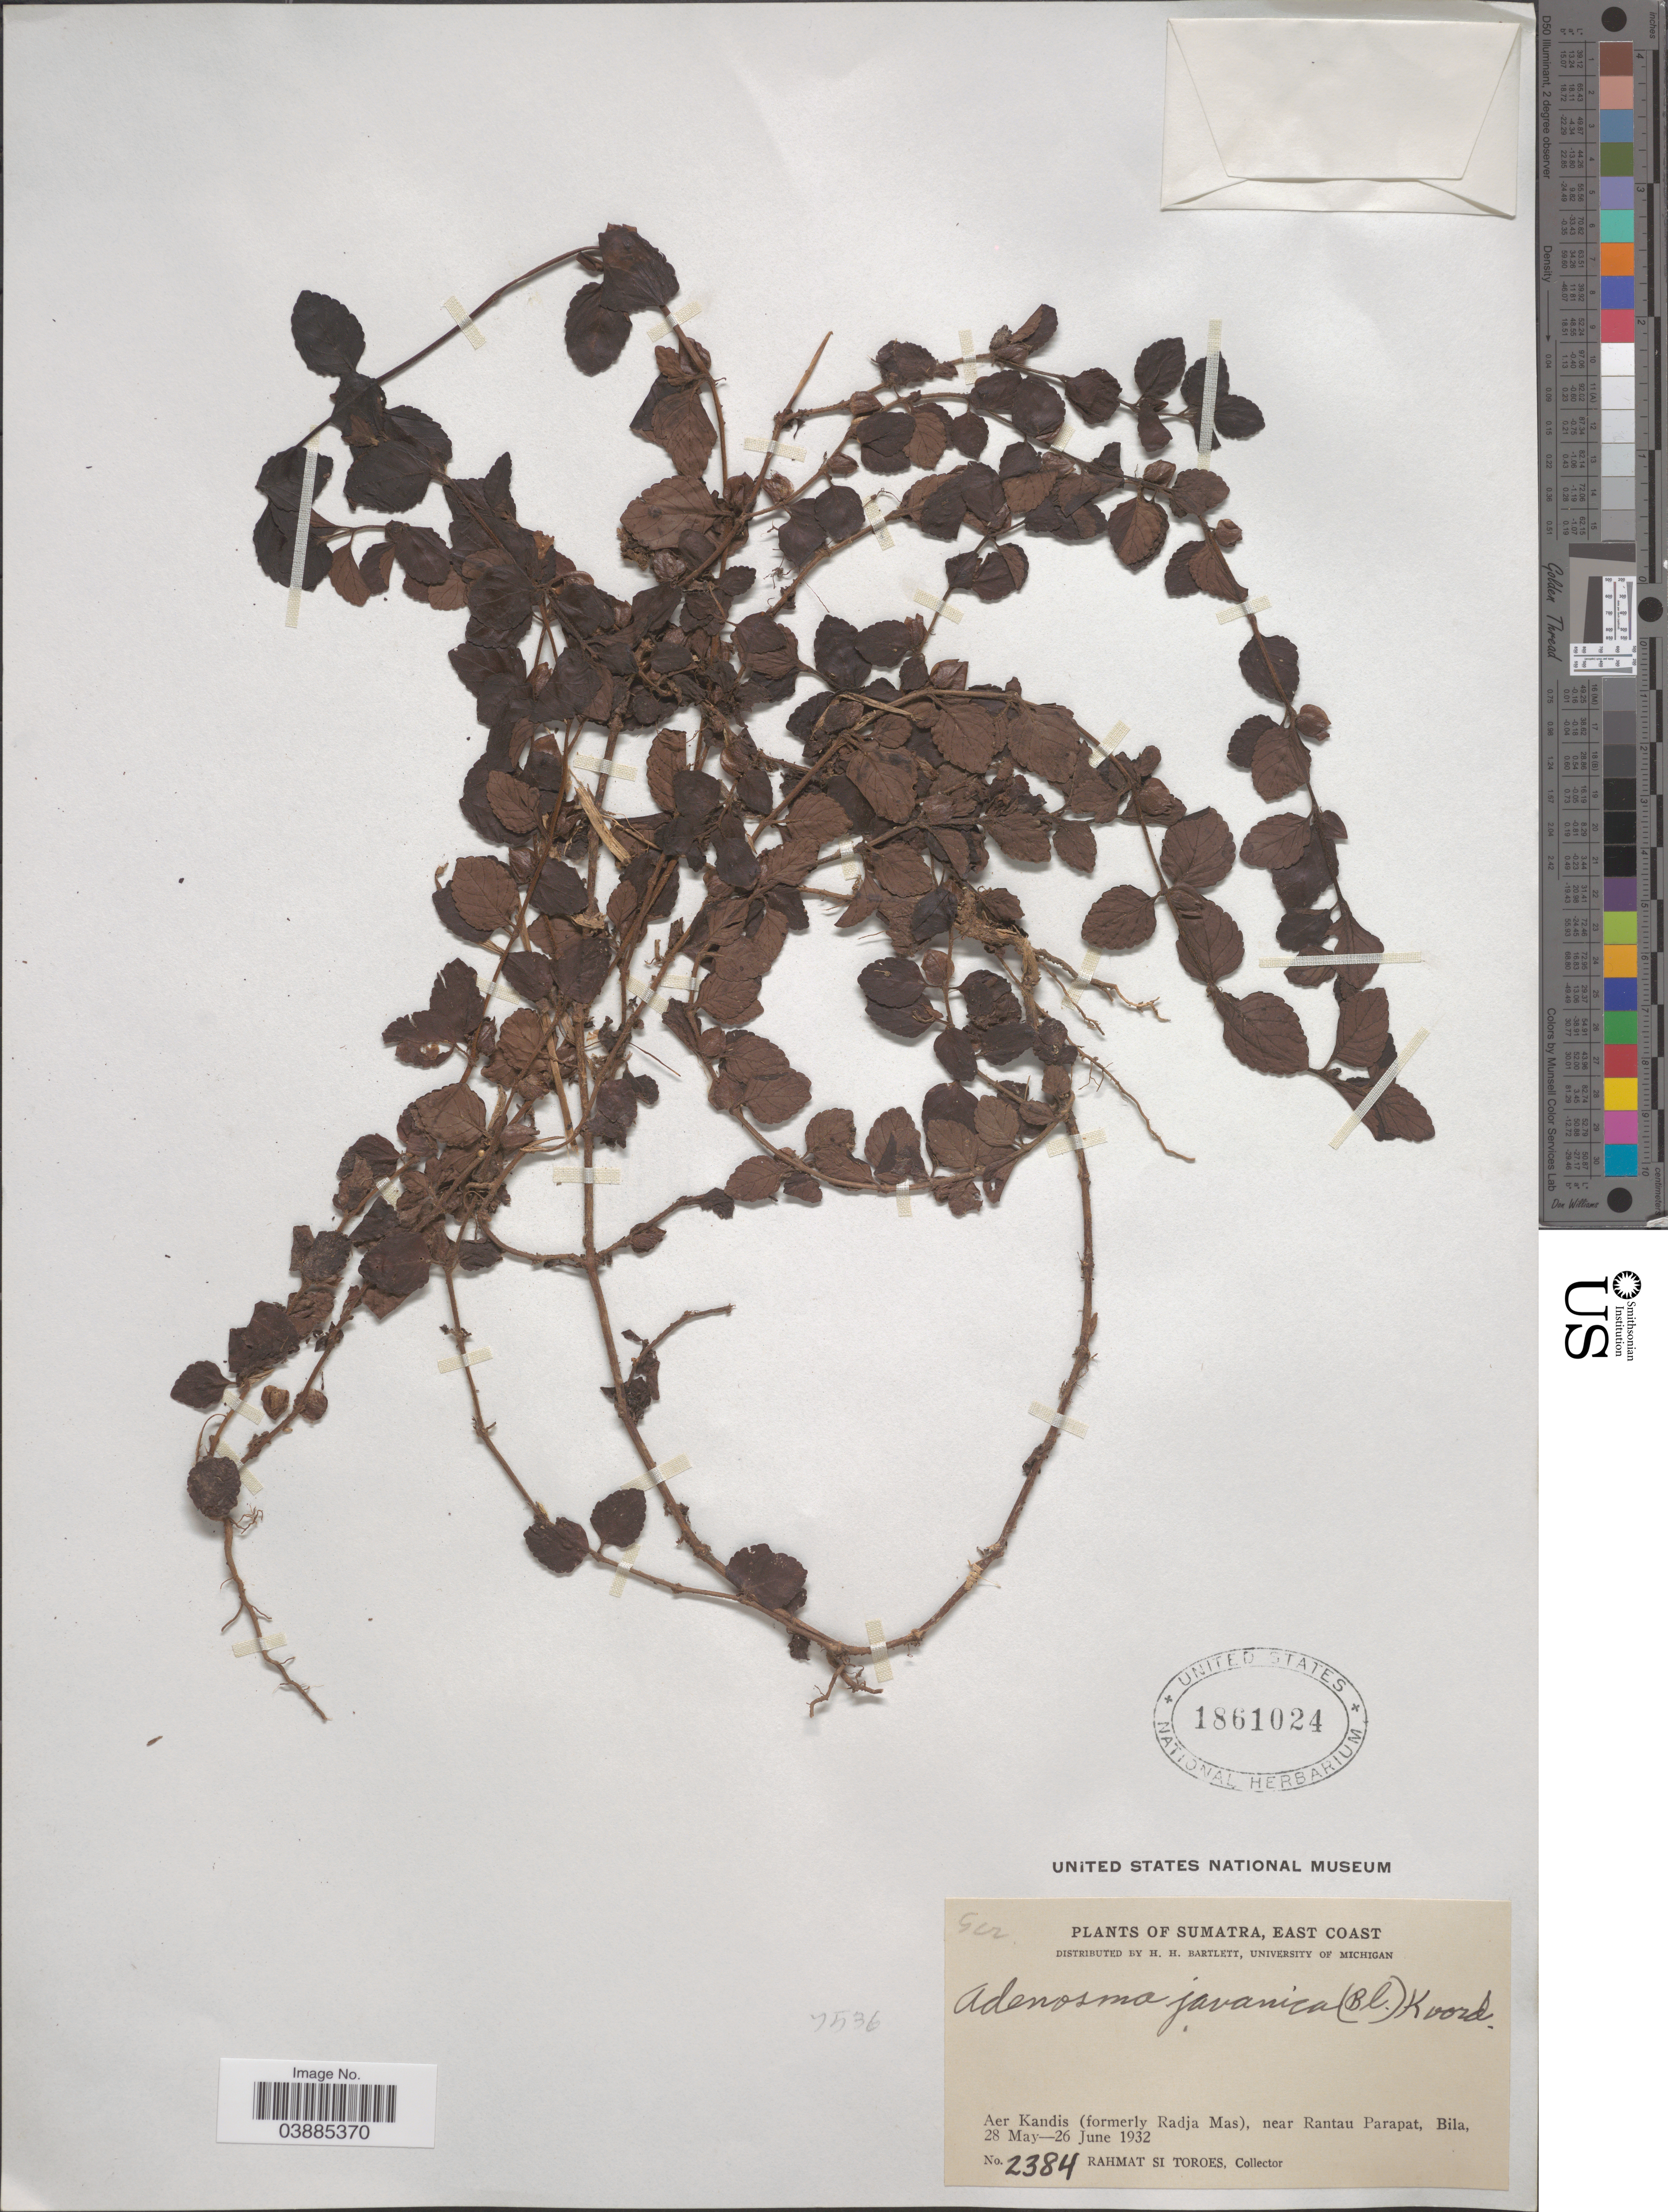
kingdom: Plantae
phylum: Tracheophyta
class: Magnoliopsida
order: Lamiales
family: Plantaginaceae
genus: Adenosma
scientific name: Adenosma javanicum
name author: (Blume) Koord.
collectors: Rahmat Si Boeea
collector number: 2384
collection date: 1932-05-28/1932-06-26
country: Indonesia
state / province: Sumatra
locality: East Coast. Aer Kandis (formerly Radja Mas), near Rantau Parapat, Bila.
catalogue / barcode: US 1861024